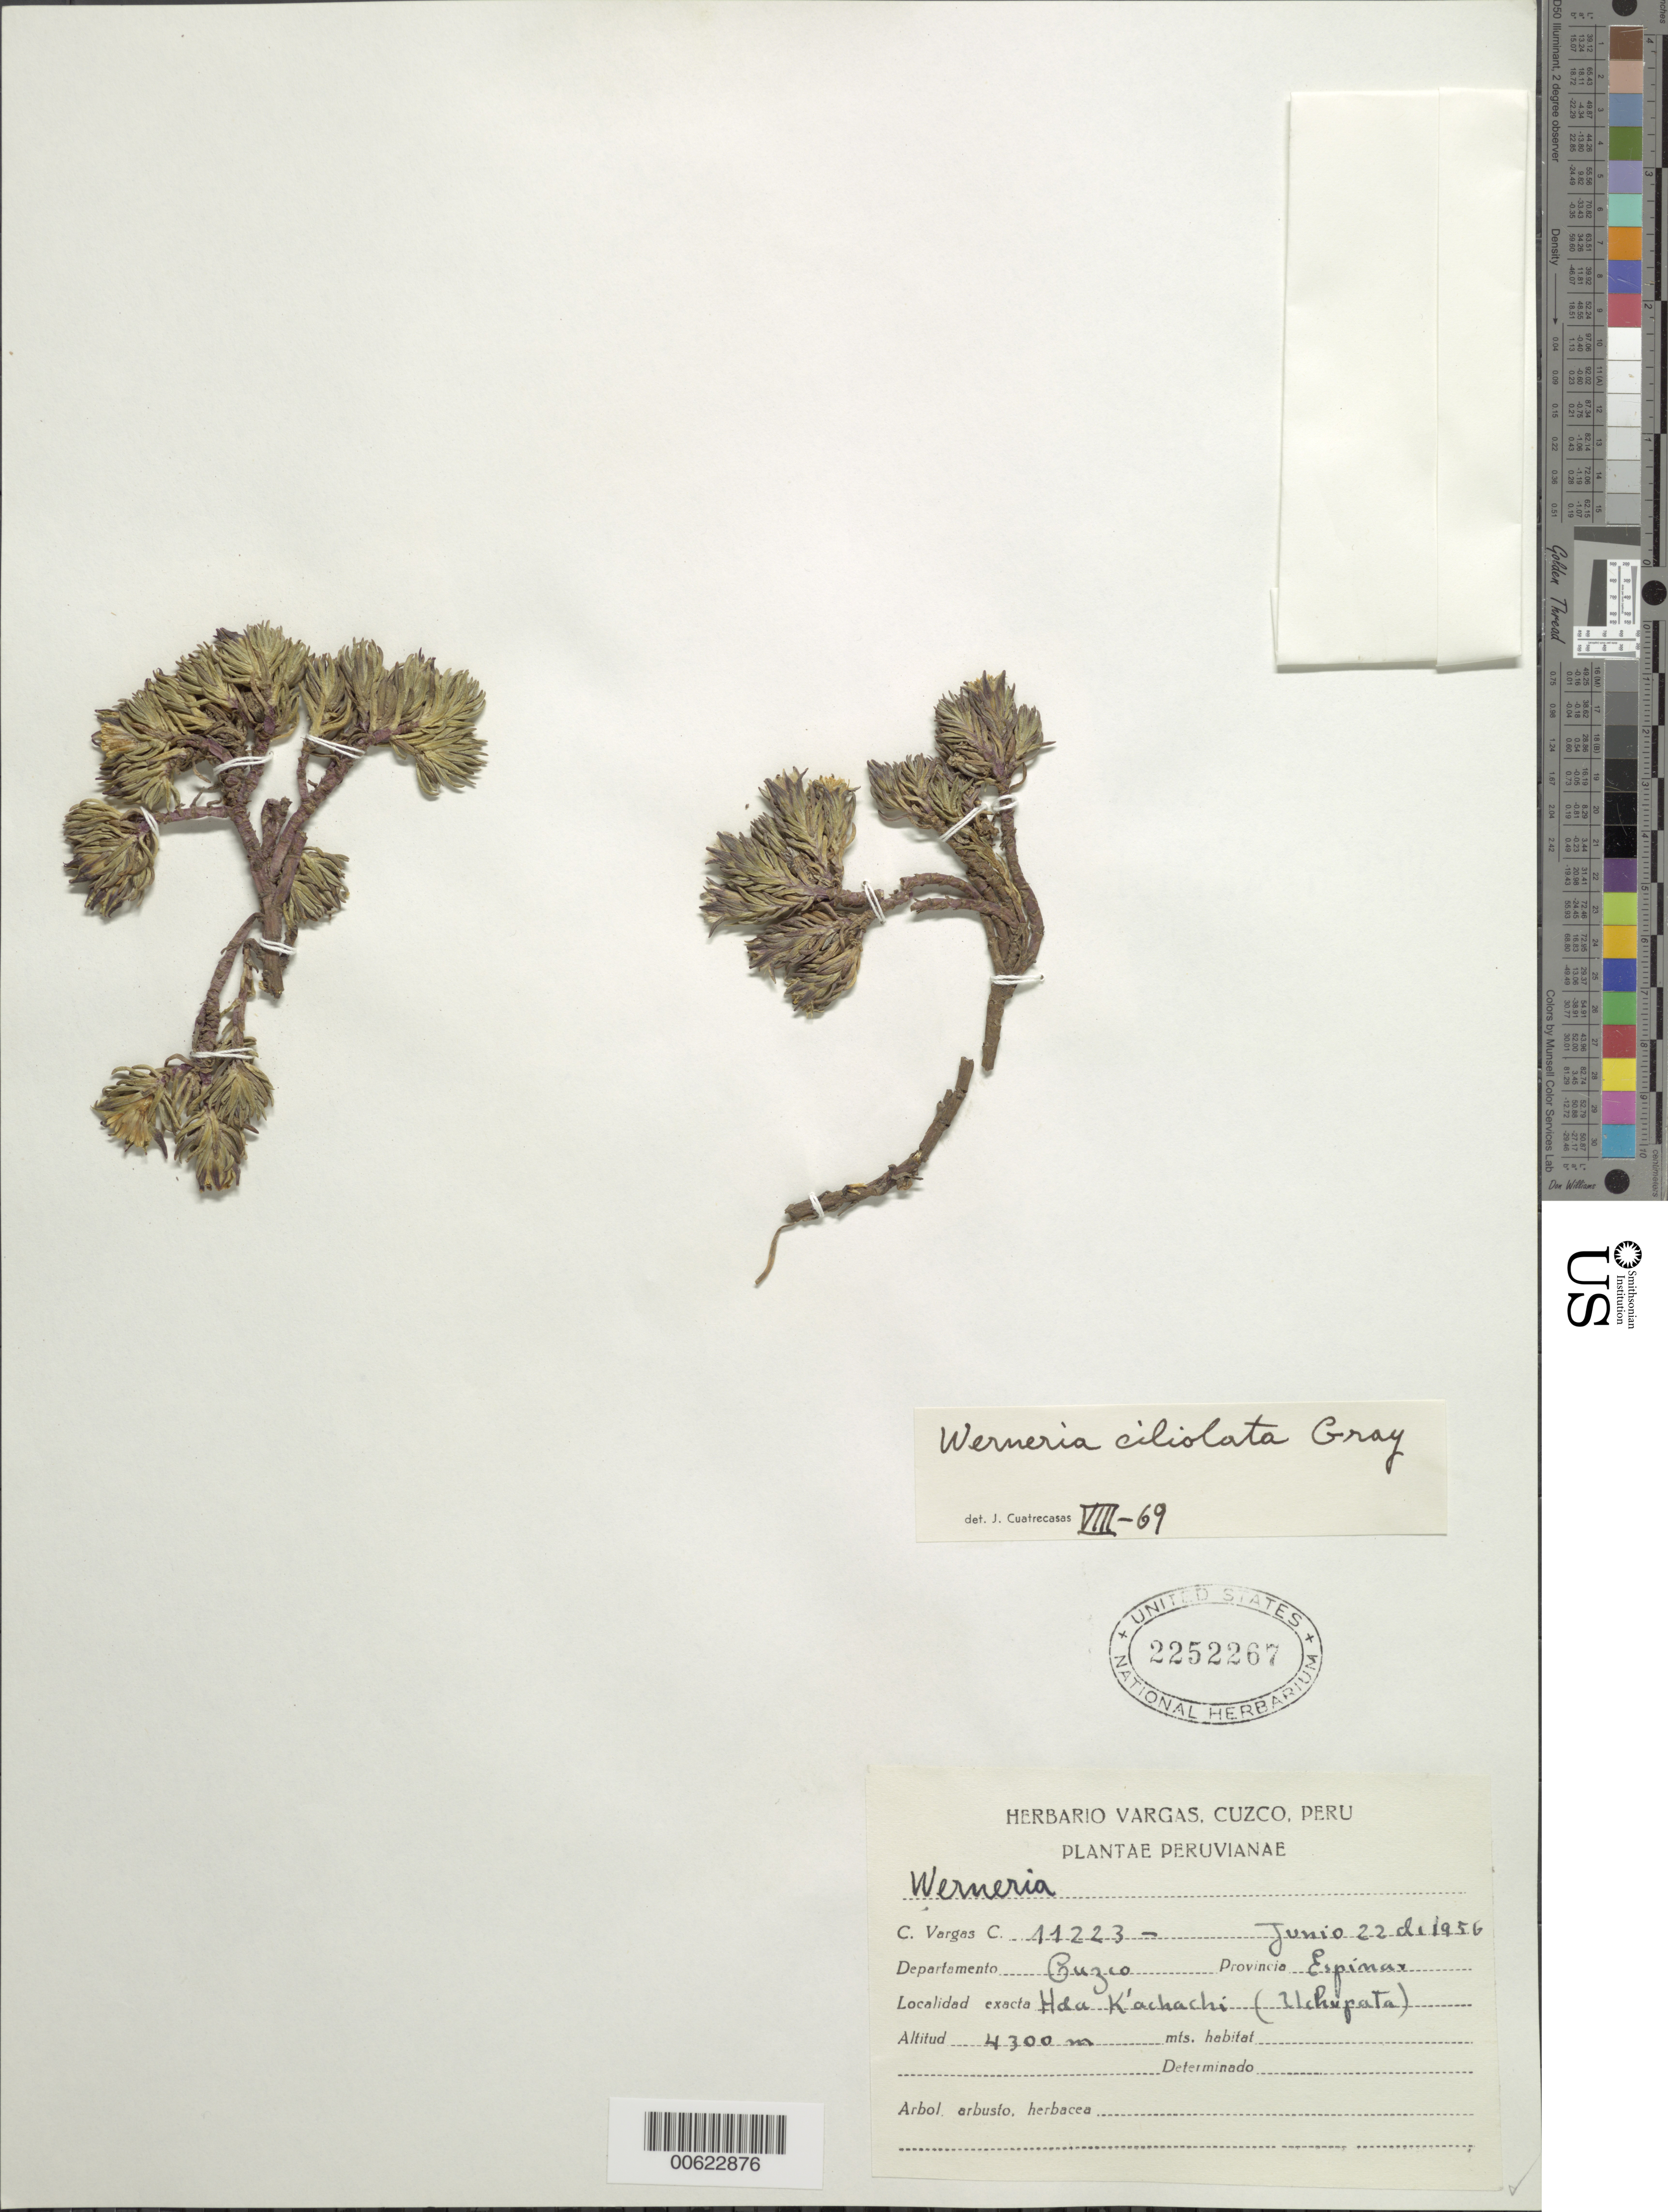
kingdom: Plantae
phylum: Tracheophyta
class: Magnoliopsida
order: Asterales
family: Asteraceae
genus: Xenophyllum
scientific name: Xenophyllum ciliolatum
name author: (A. Gray) V.A. Funk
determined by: Funk, Vicki A., (BOT), Smithsonian Institution - National Museum of Natural History (UNITED STATES)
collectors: C. Vargas C.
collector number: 11223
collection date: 1956-06-22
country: Peru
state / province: Cusco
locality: Espinar, Hacienda K'achachi (Uchupata)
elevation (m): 4300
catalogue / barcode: US 2252267